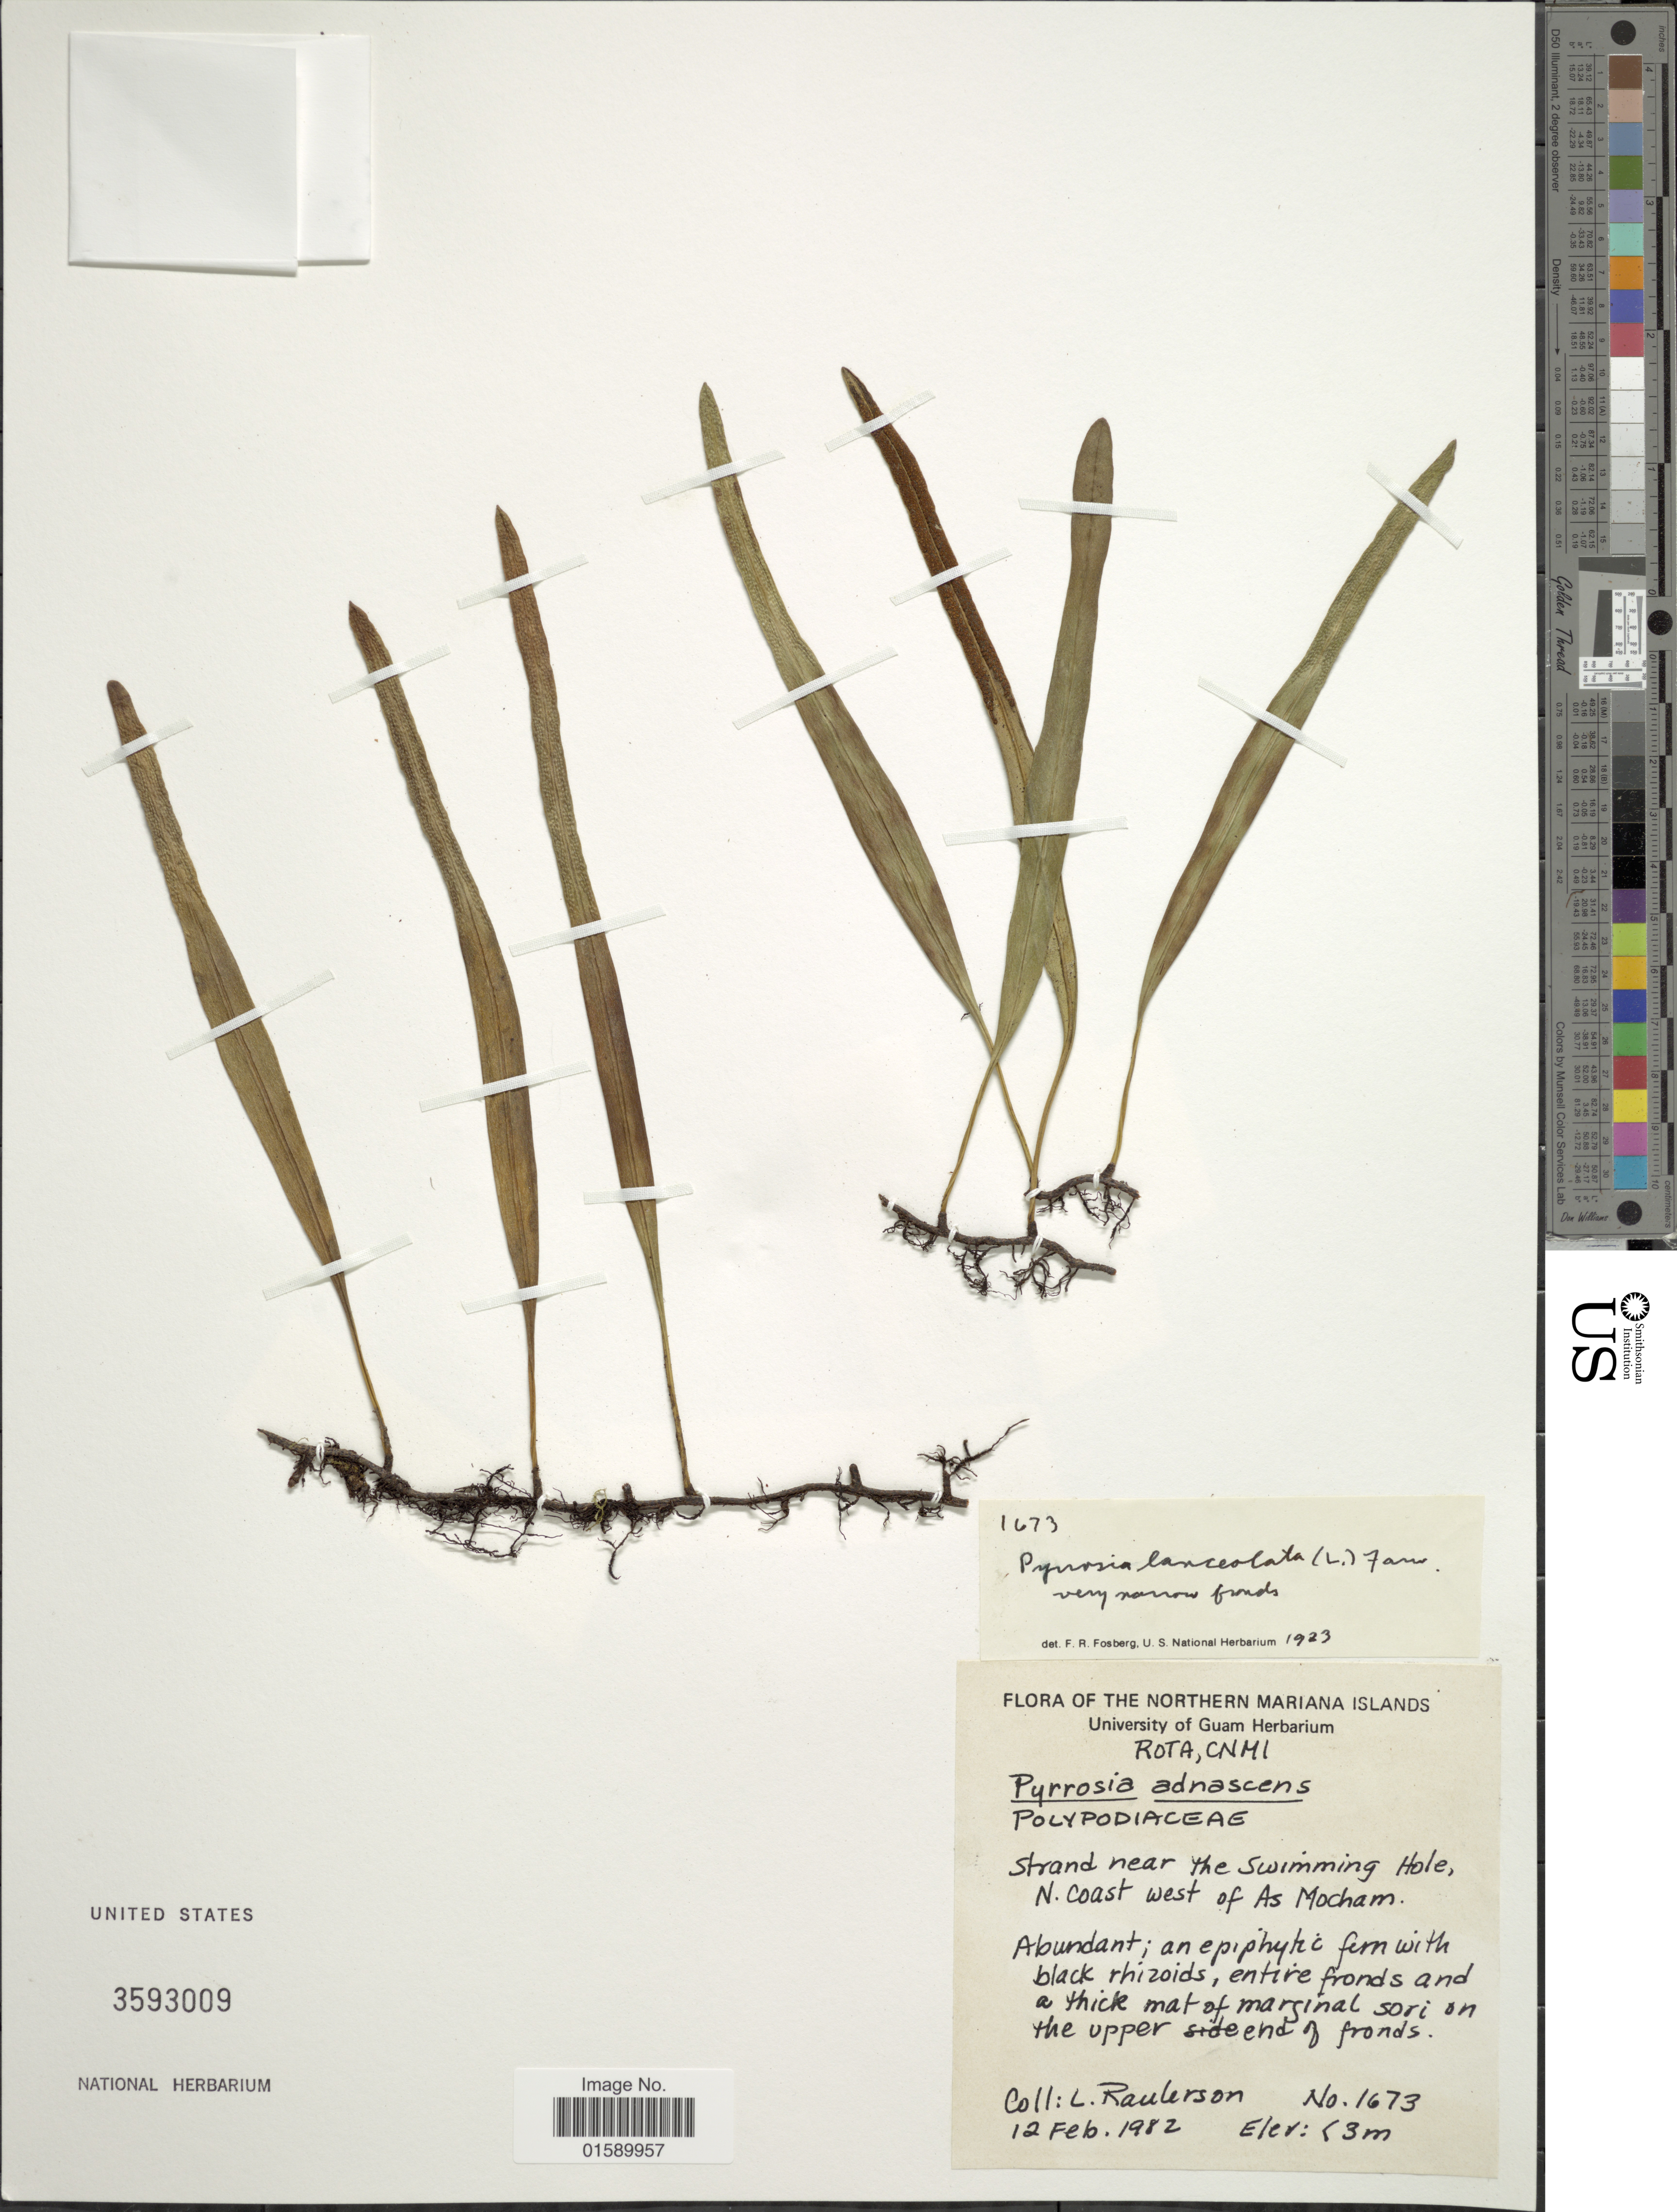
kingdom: Plantae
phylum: Tracheophyta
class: Polypodiopsida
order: Polypodiales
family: Polypodiaceae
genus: Pyrrosia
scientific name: Pyrrosia lanceolata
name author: (L.) Farw.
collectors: L. Raulerson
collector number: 1673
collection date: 1982-02-12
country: Northern Mariana Islands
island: Rota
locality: Rota, CNMI, Strand near the swimming Hole, N. Coast west of As Mocham.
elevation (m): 3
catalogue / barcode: US 3593009